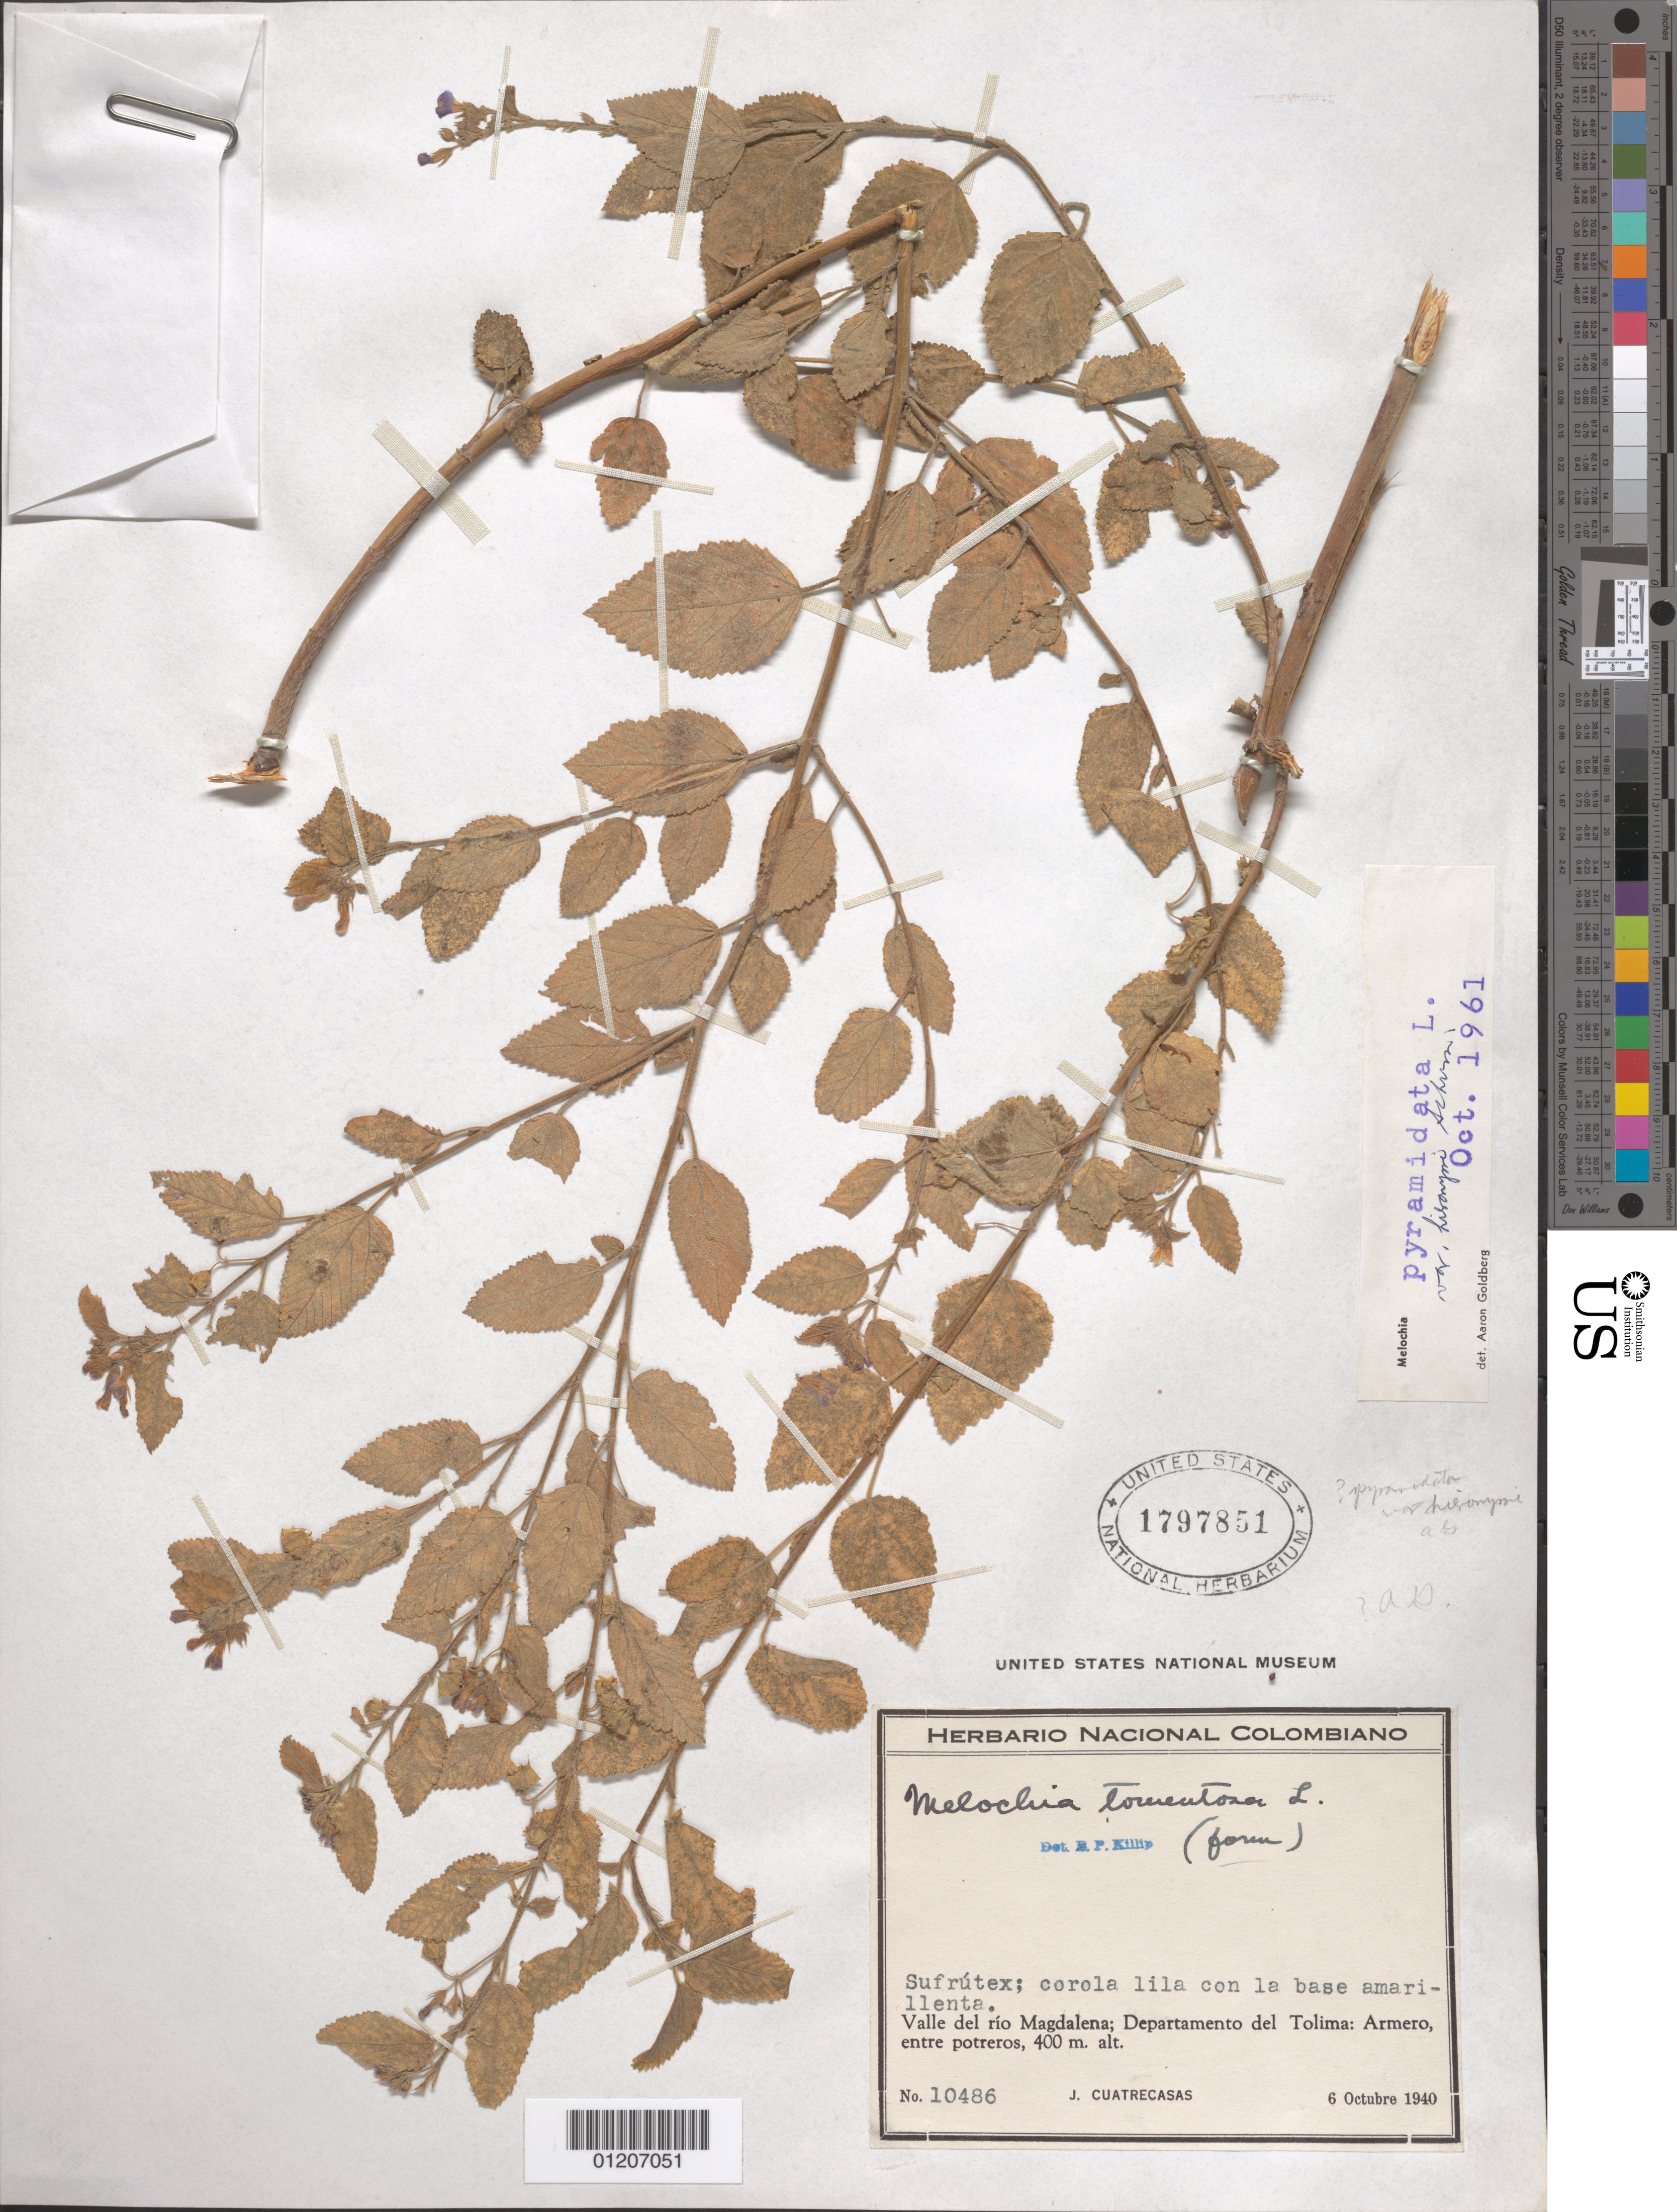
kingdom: Plantae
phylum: Tracheophyta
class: Magnoliopsida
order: Malvales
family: Malvaceae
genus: Melochia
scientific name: Melochia pyramidata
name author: L.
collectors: J. Cuatrecasas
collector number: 10486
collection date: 1940-10-06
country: Colombia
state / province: Tolima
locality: Valle del río Magdalena; Departamento del Tolima: Armero, entre potreros.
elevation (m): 400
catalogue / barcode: US 1797851